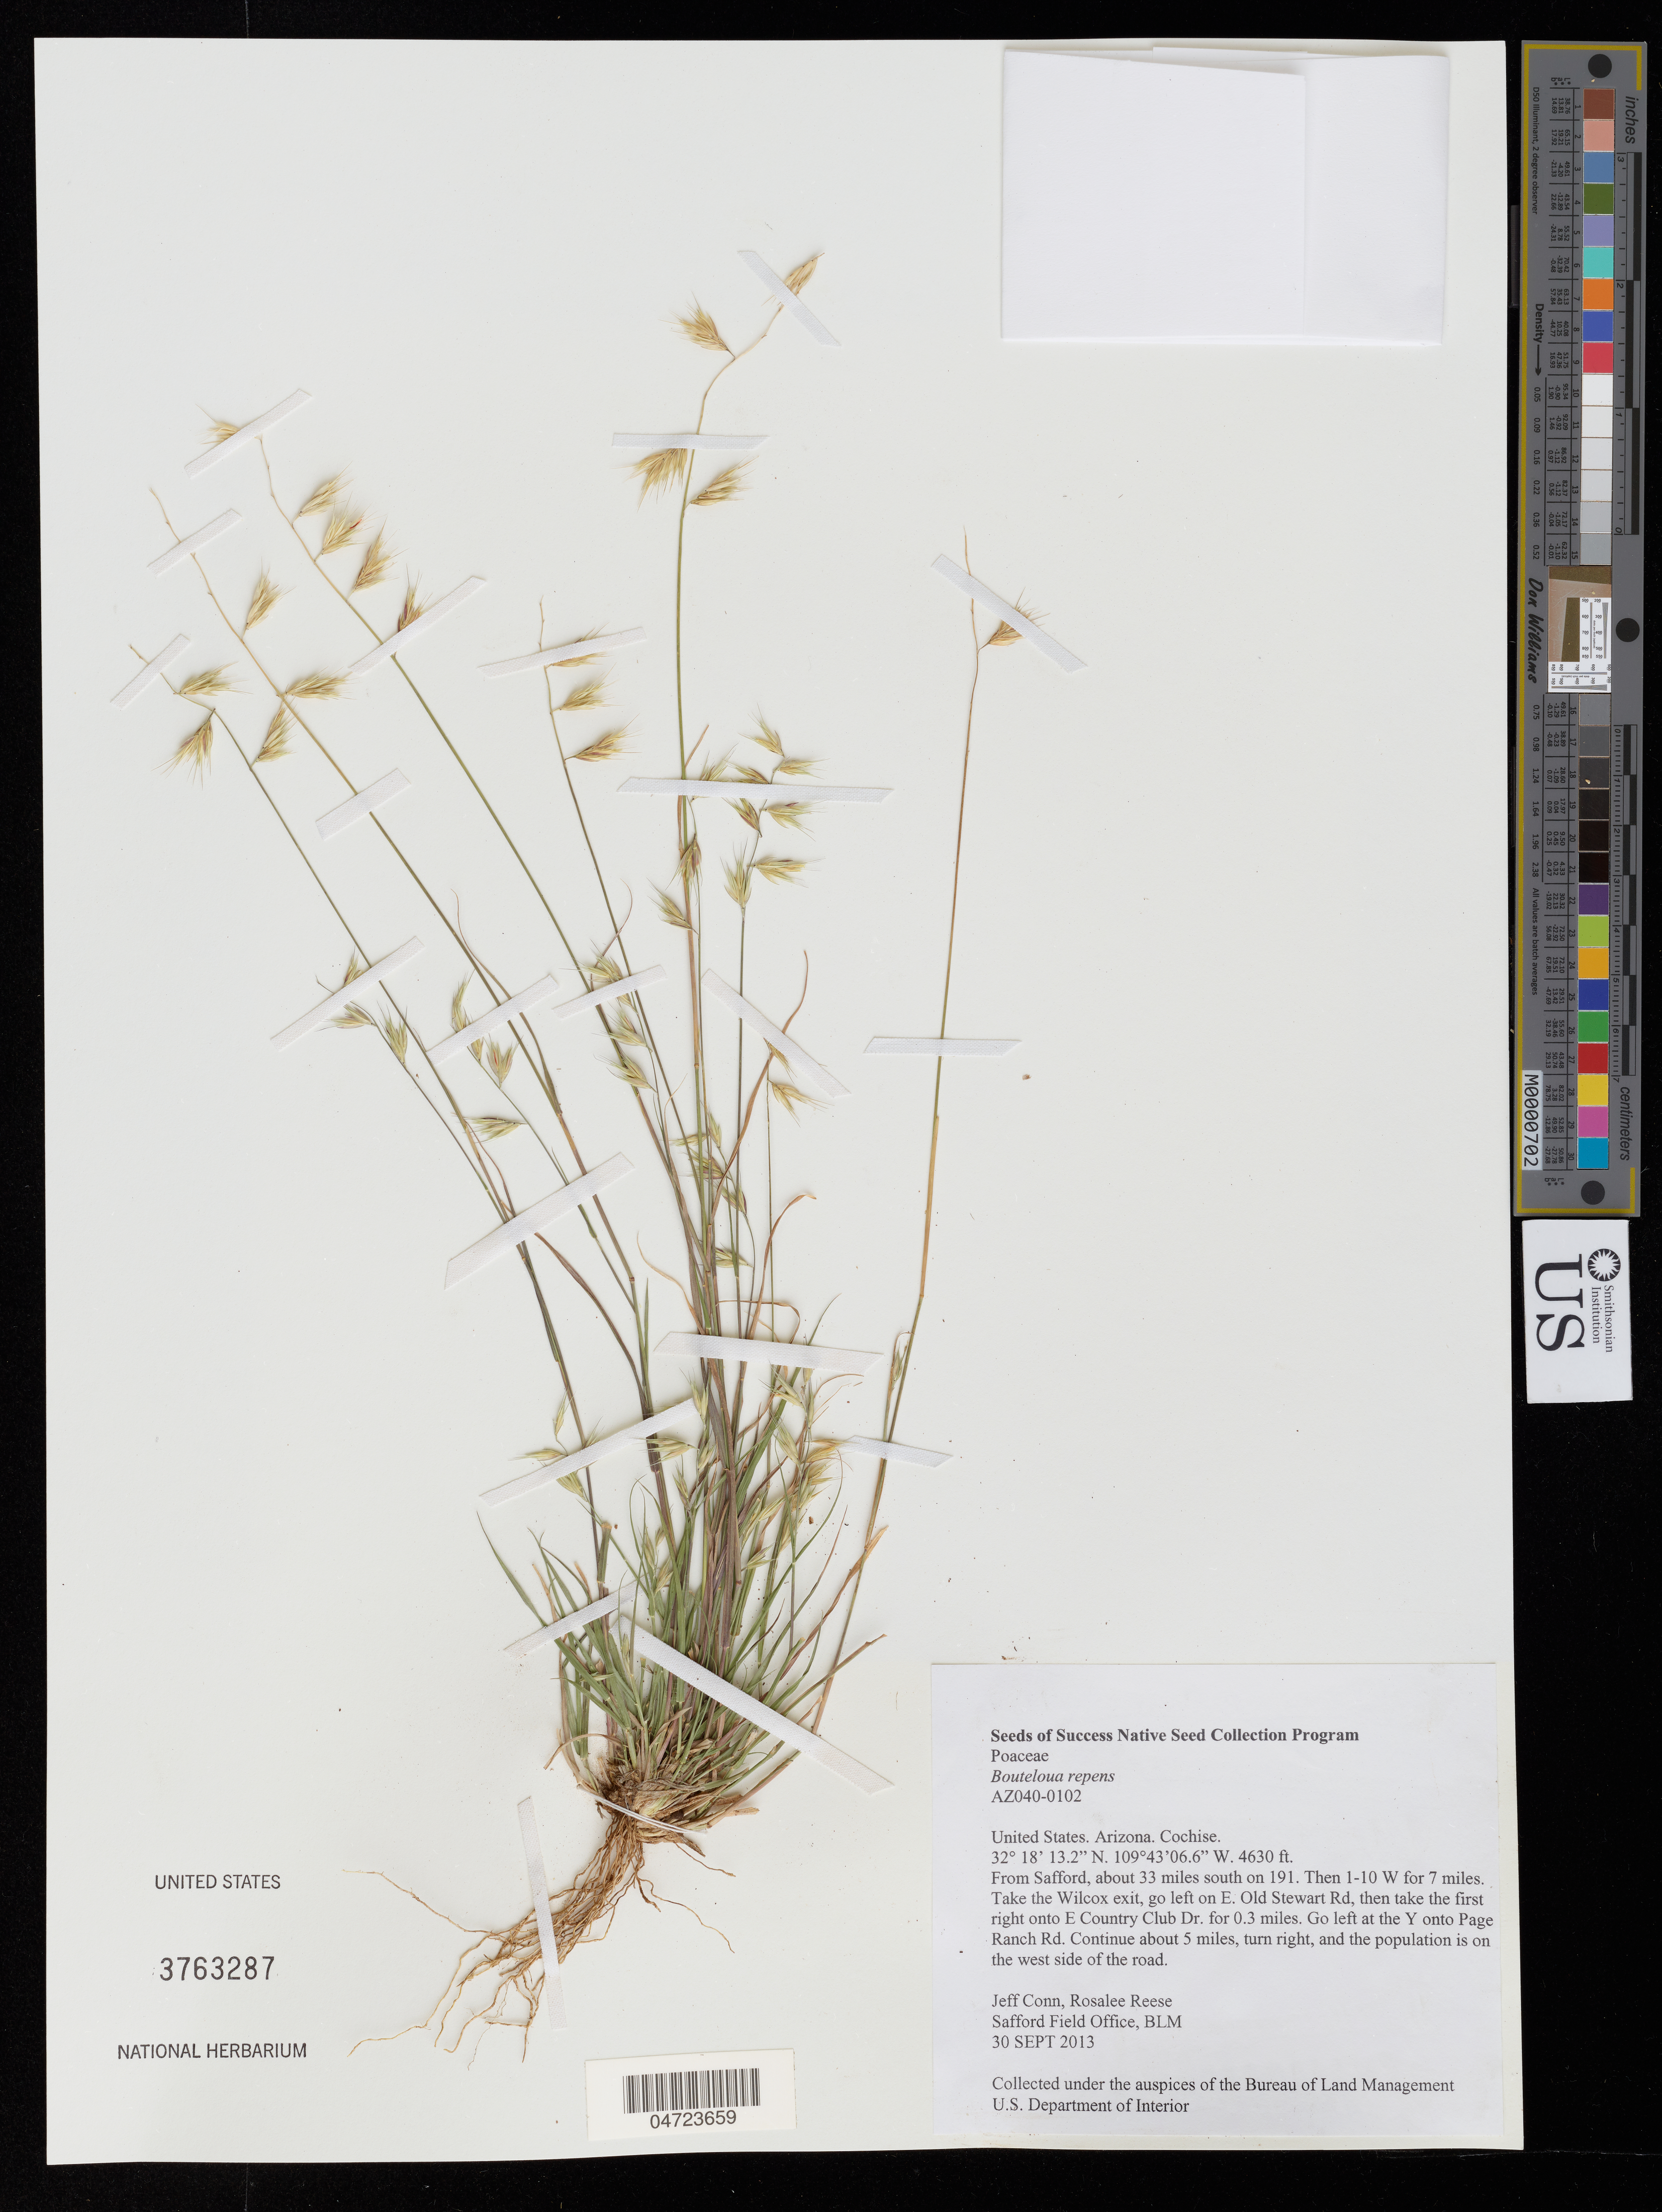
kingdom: Plantae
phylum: Tracheophyta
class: Liliopsida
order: Poales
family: Poaceae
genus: Bouteloua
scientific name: Bouteloua repens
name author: (Kunth) Scribn. & Merr.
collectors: J. Conn & R. Reese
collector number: AZ040-0102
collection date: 2013-09-30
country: United States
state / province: Arizona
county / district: Cochise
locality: Cochise. From Safford, about 33 miles south on 191. Then 1-10 W for 7 miles. Take the Wilcox exit, go left on E. Old Stewart Rd, then take the first right onto E Country Club Dr. for 0.3 miles. Go left at the Y onto Page Ranch Rd. Continue about 5 miles, turn right, and the population is on the west side of the road.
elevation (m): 1411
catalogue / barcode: US 3763287